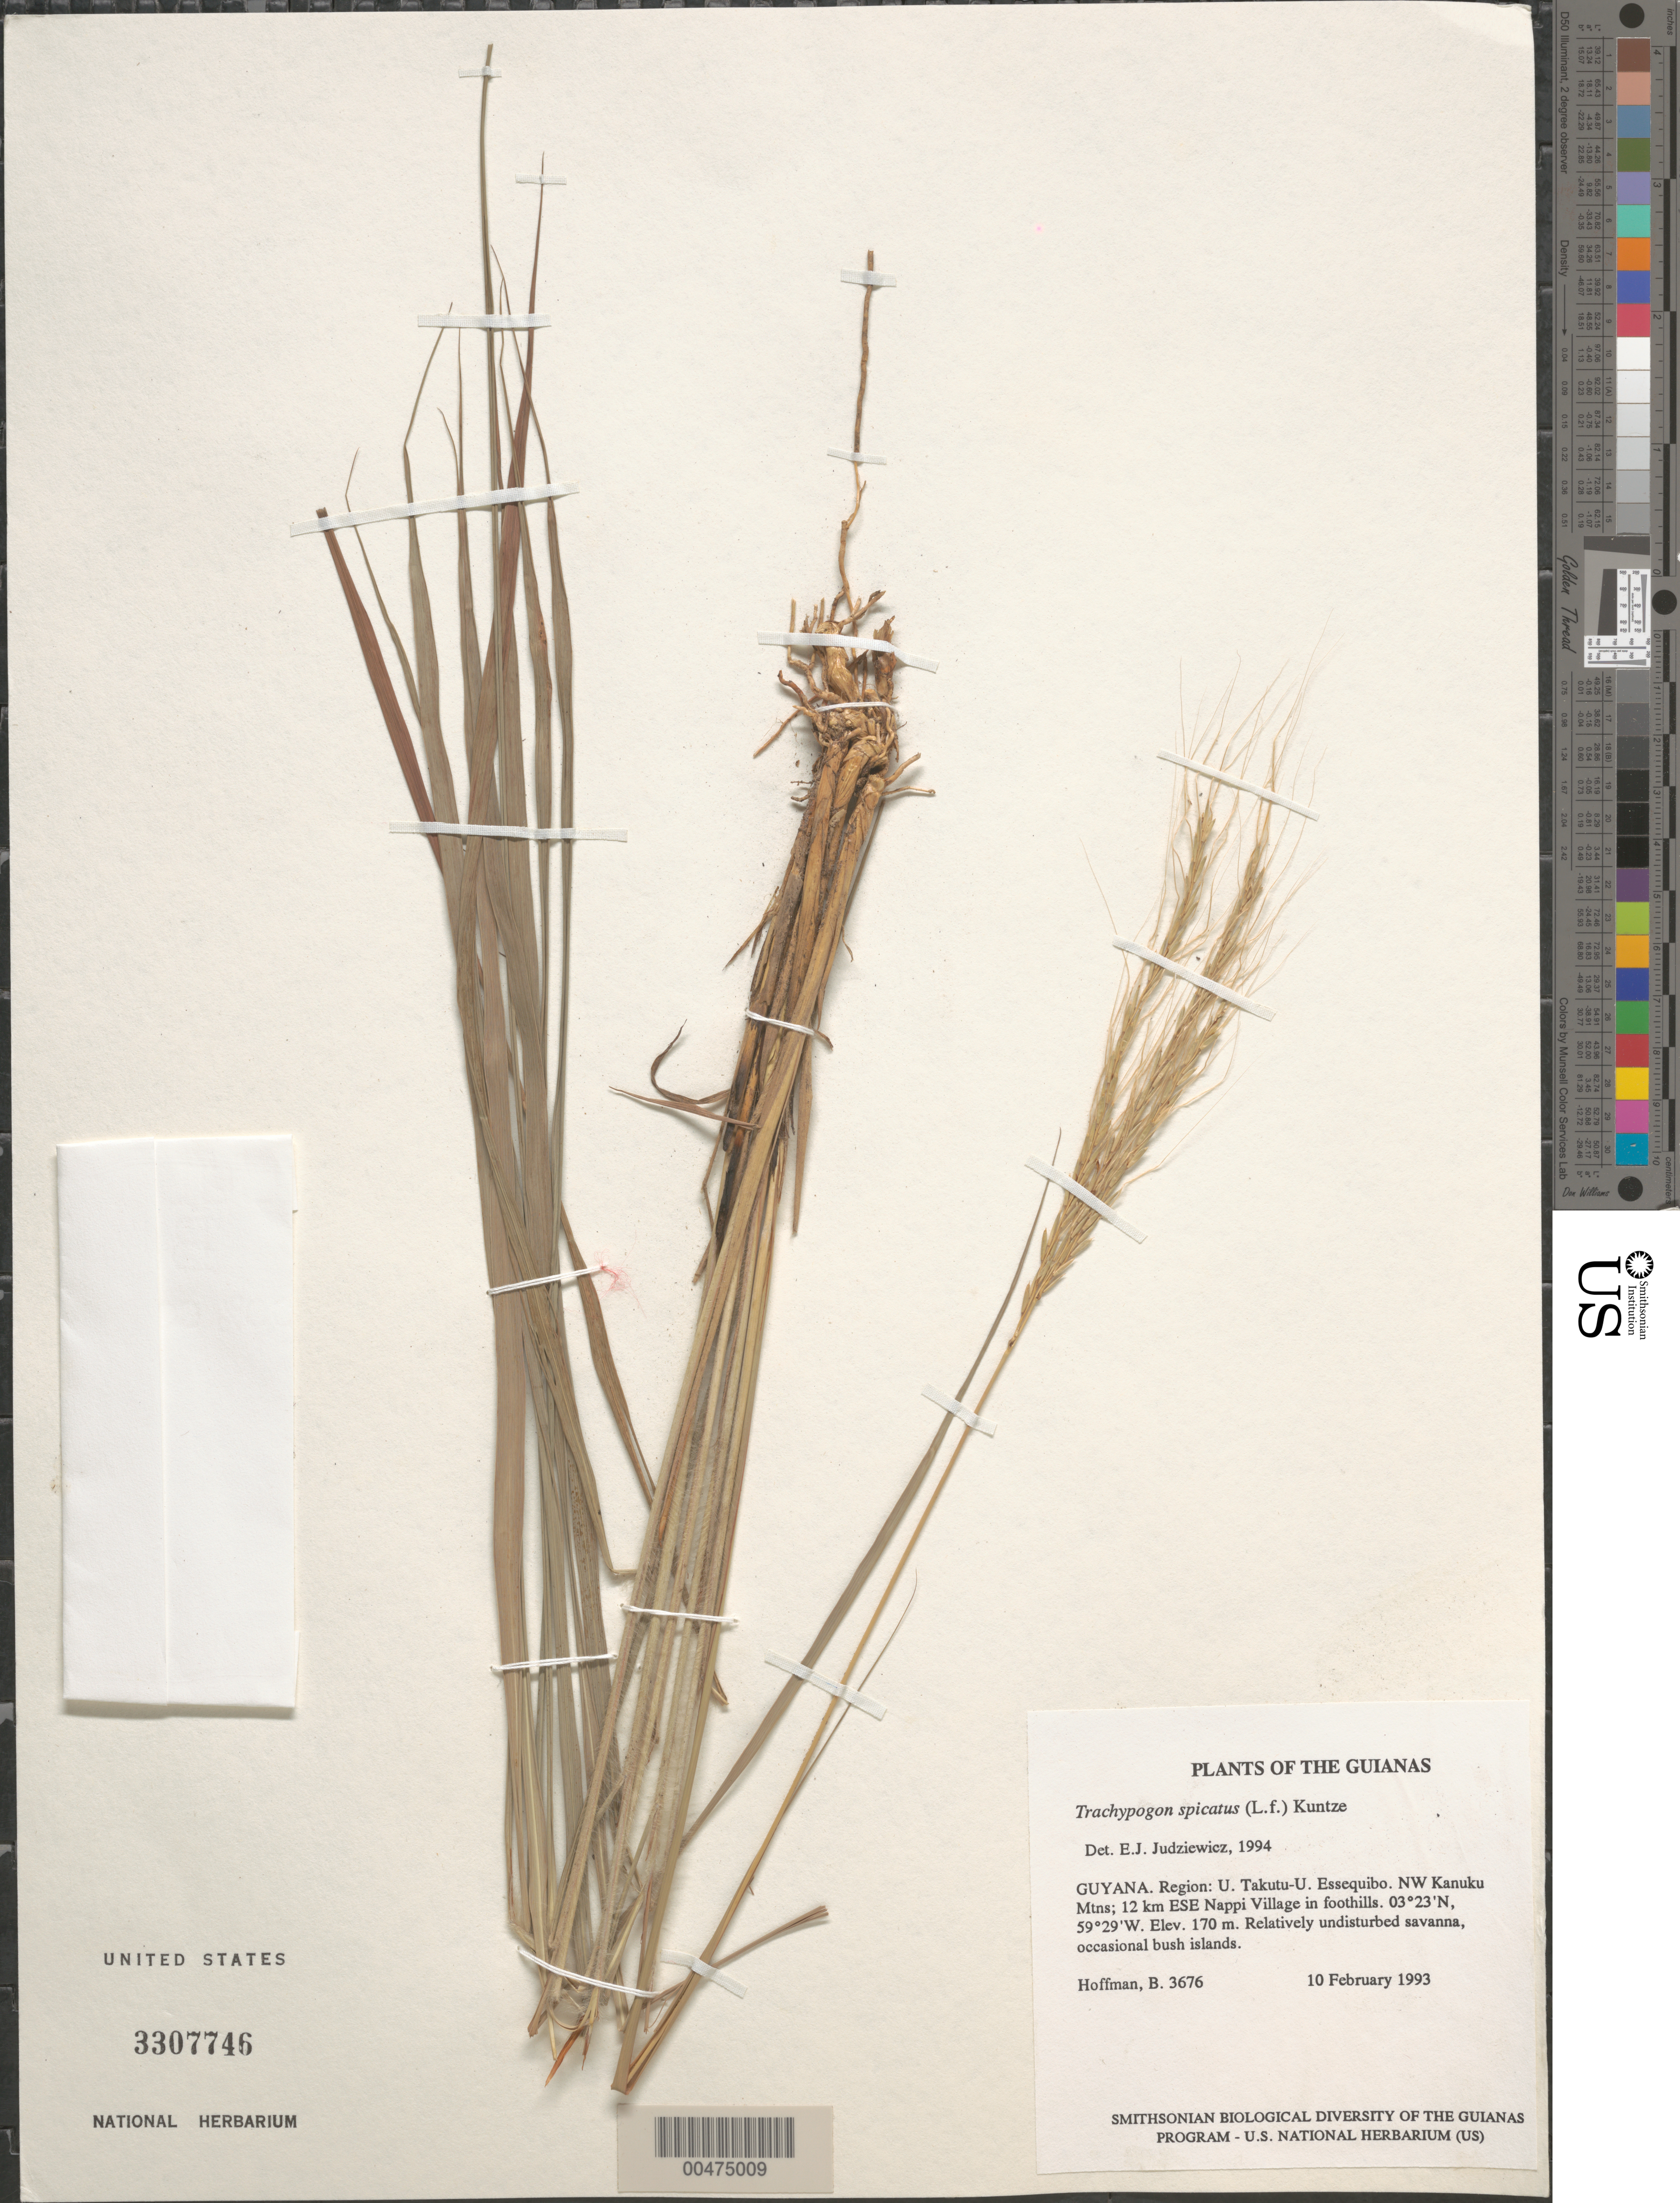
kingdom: Plantae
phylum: Tracheophyta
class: Liliopsida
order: Poales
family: Poaceae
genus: Trachypogon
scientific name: Trachypogon spicatus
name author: (L. f.) Kuntze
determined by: Judziewicz, E. J.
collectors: B. Hoffman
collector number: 3676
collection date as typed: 10 February 1993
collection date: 1993-02-10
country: Guyana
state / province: U. Takutu-U. Essequibo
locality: NW Kanuku Mountains; 12 km ESE of Nappi Village in foothills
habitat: Relatively undisturbed savanna, occasional bush islands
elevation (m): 170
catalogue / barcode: US 3307746